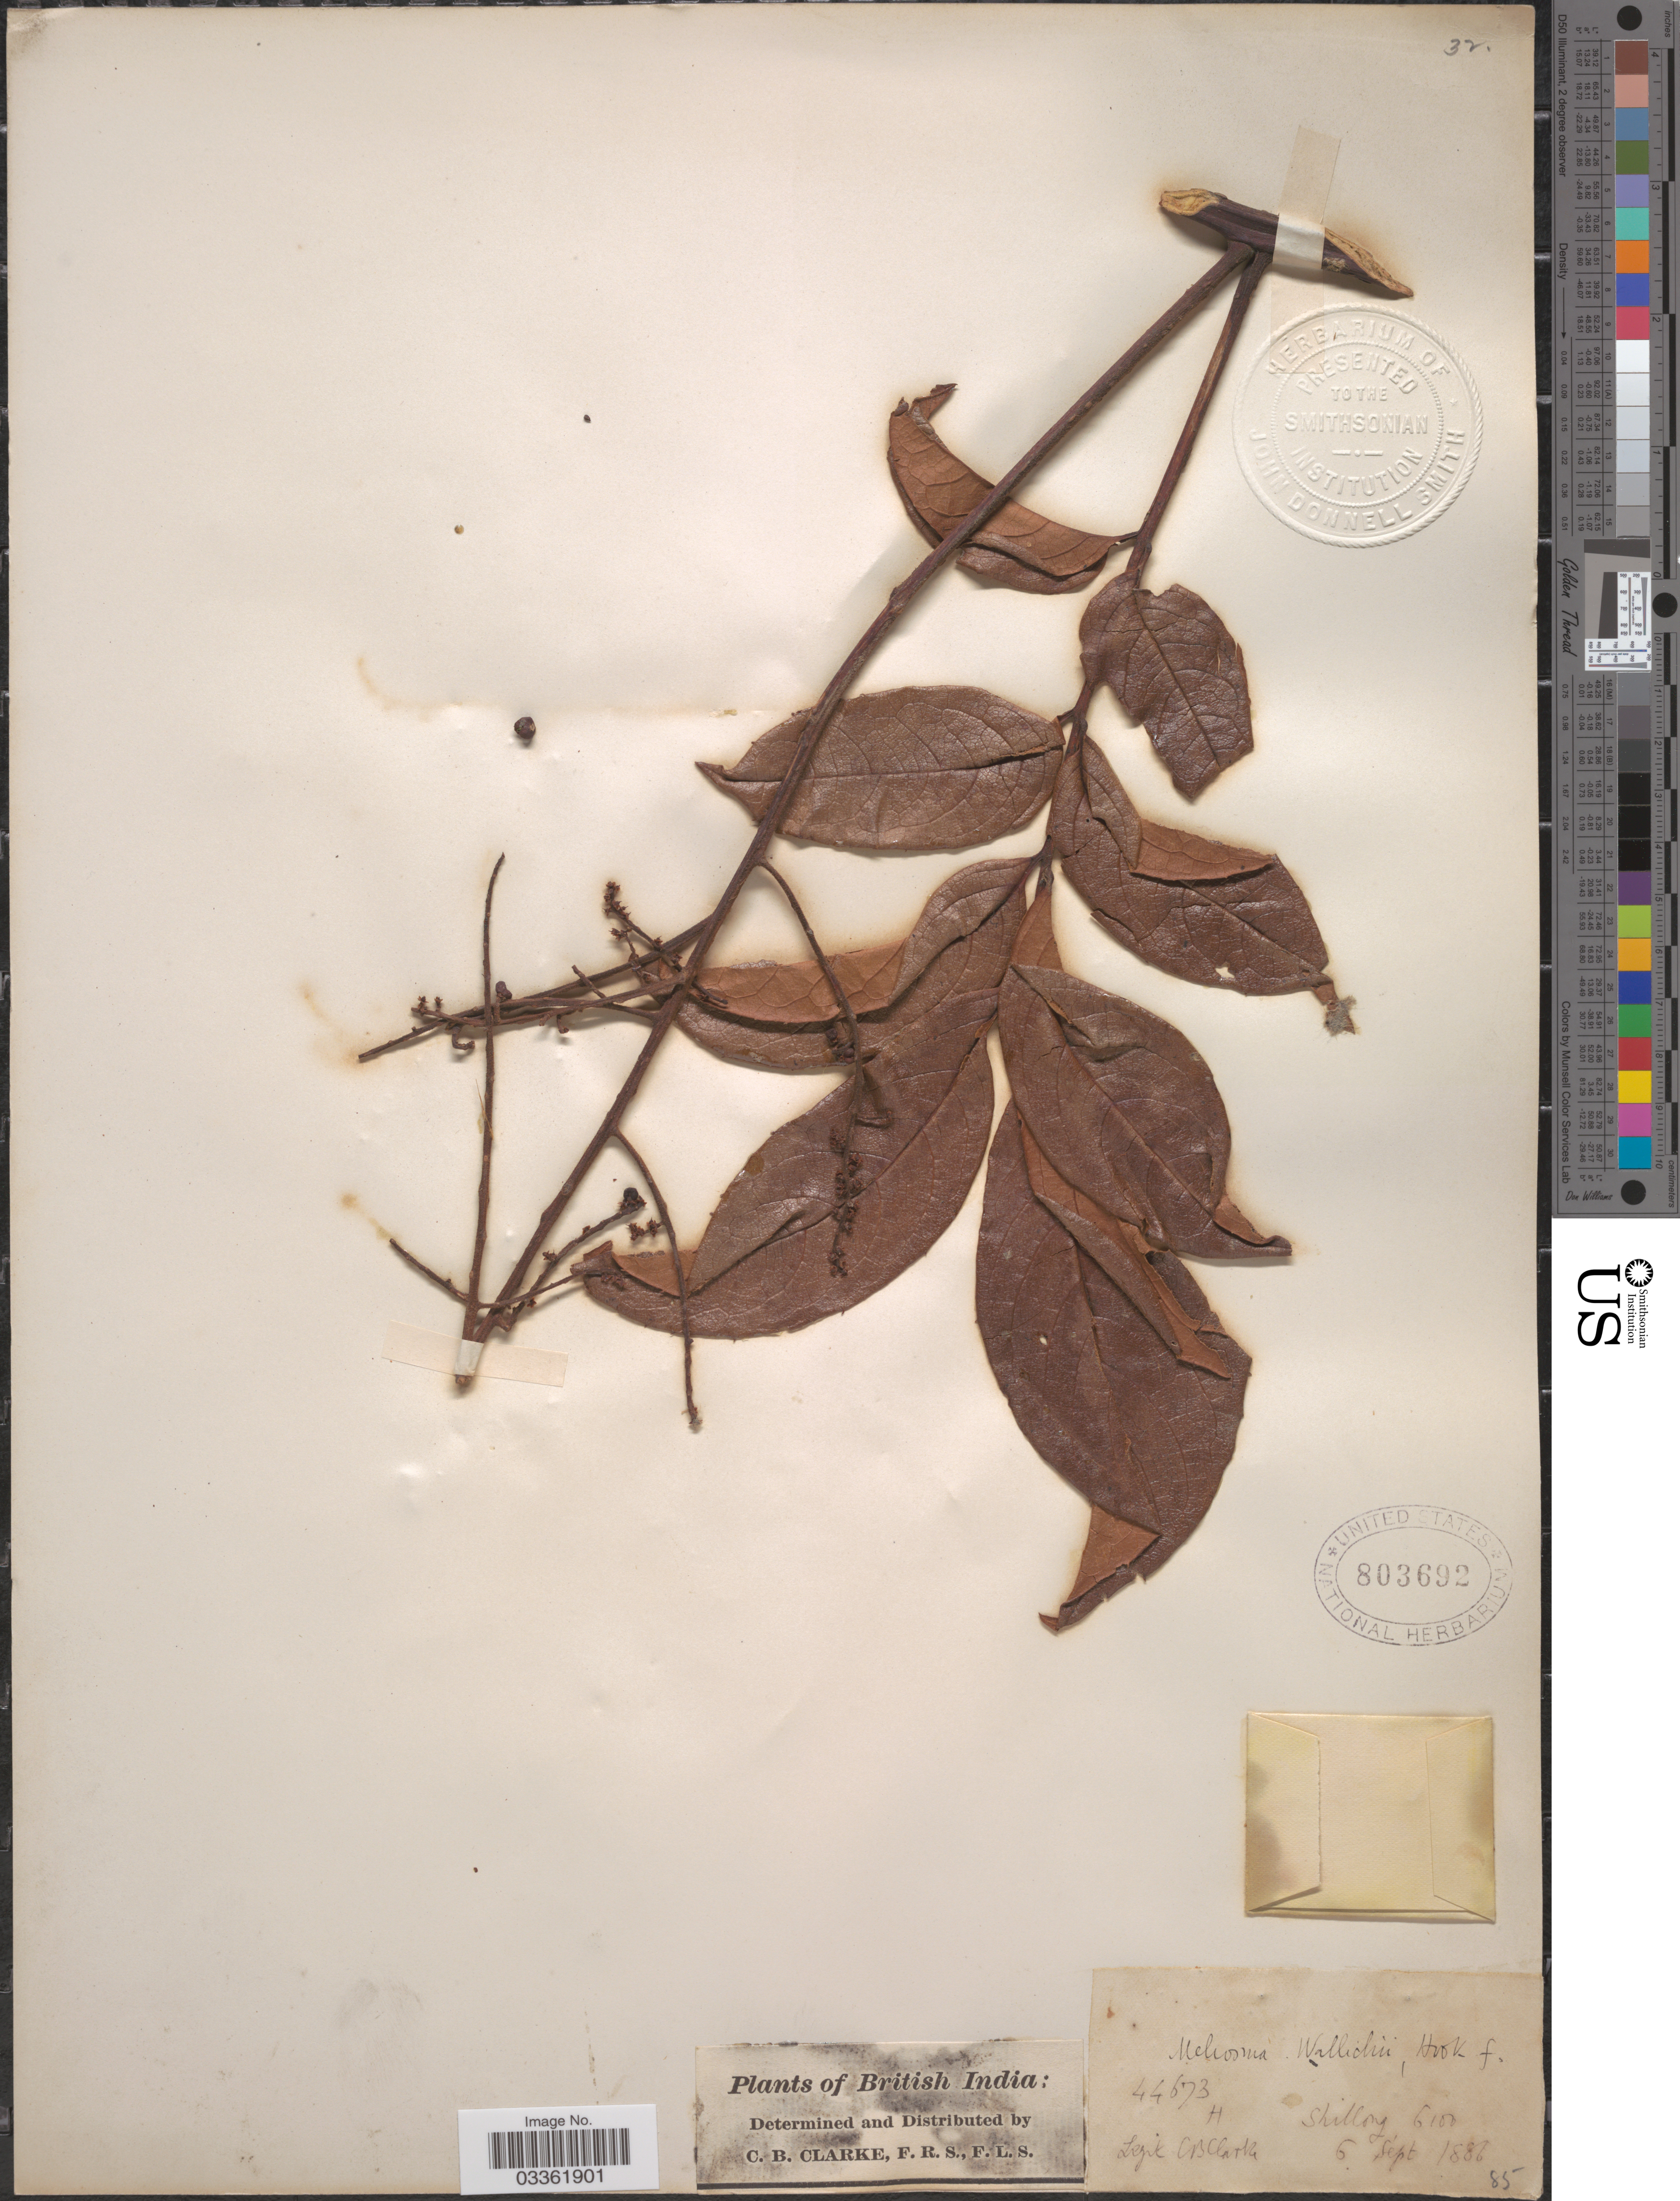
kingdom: Plantae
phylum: Tracheophyta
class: Magnoliopsida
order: Proteales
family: Sabiaceae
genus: Meliosma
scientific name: Meliosma wallichii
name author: Planch. ex Hook. f.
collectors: C. B. Clarke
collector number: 44673H*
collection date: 1886-09-06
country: India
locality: British India, Shillong.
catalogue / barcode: US 803692